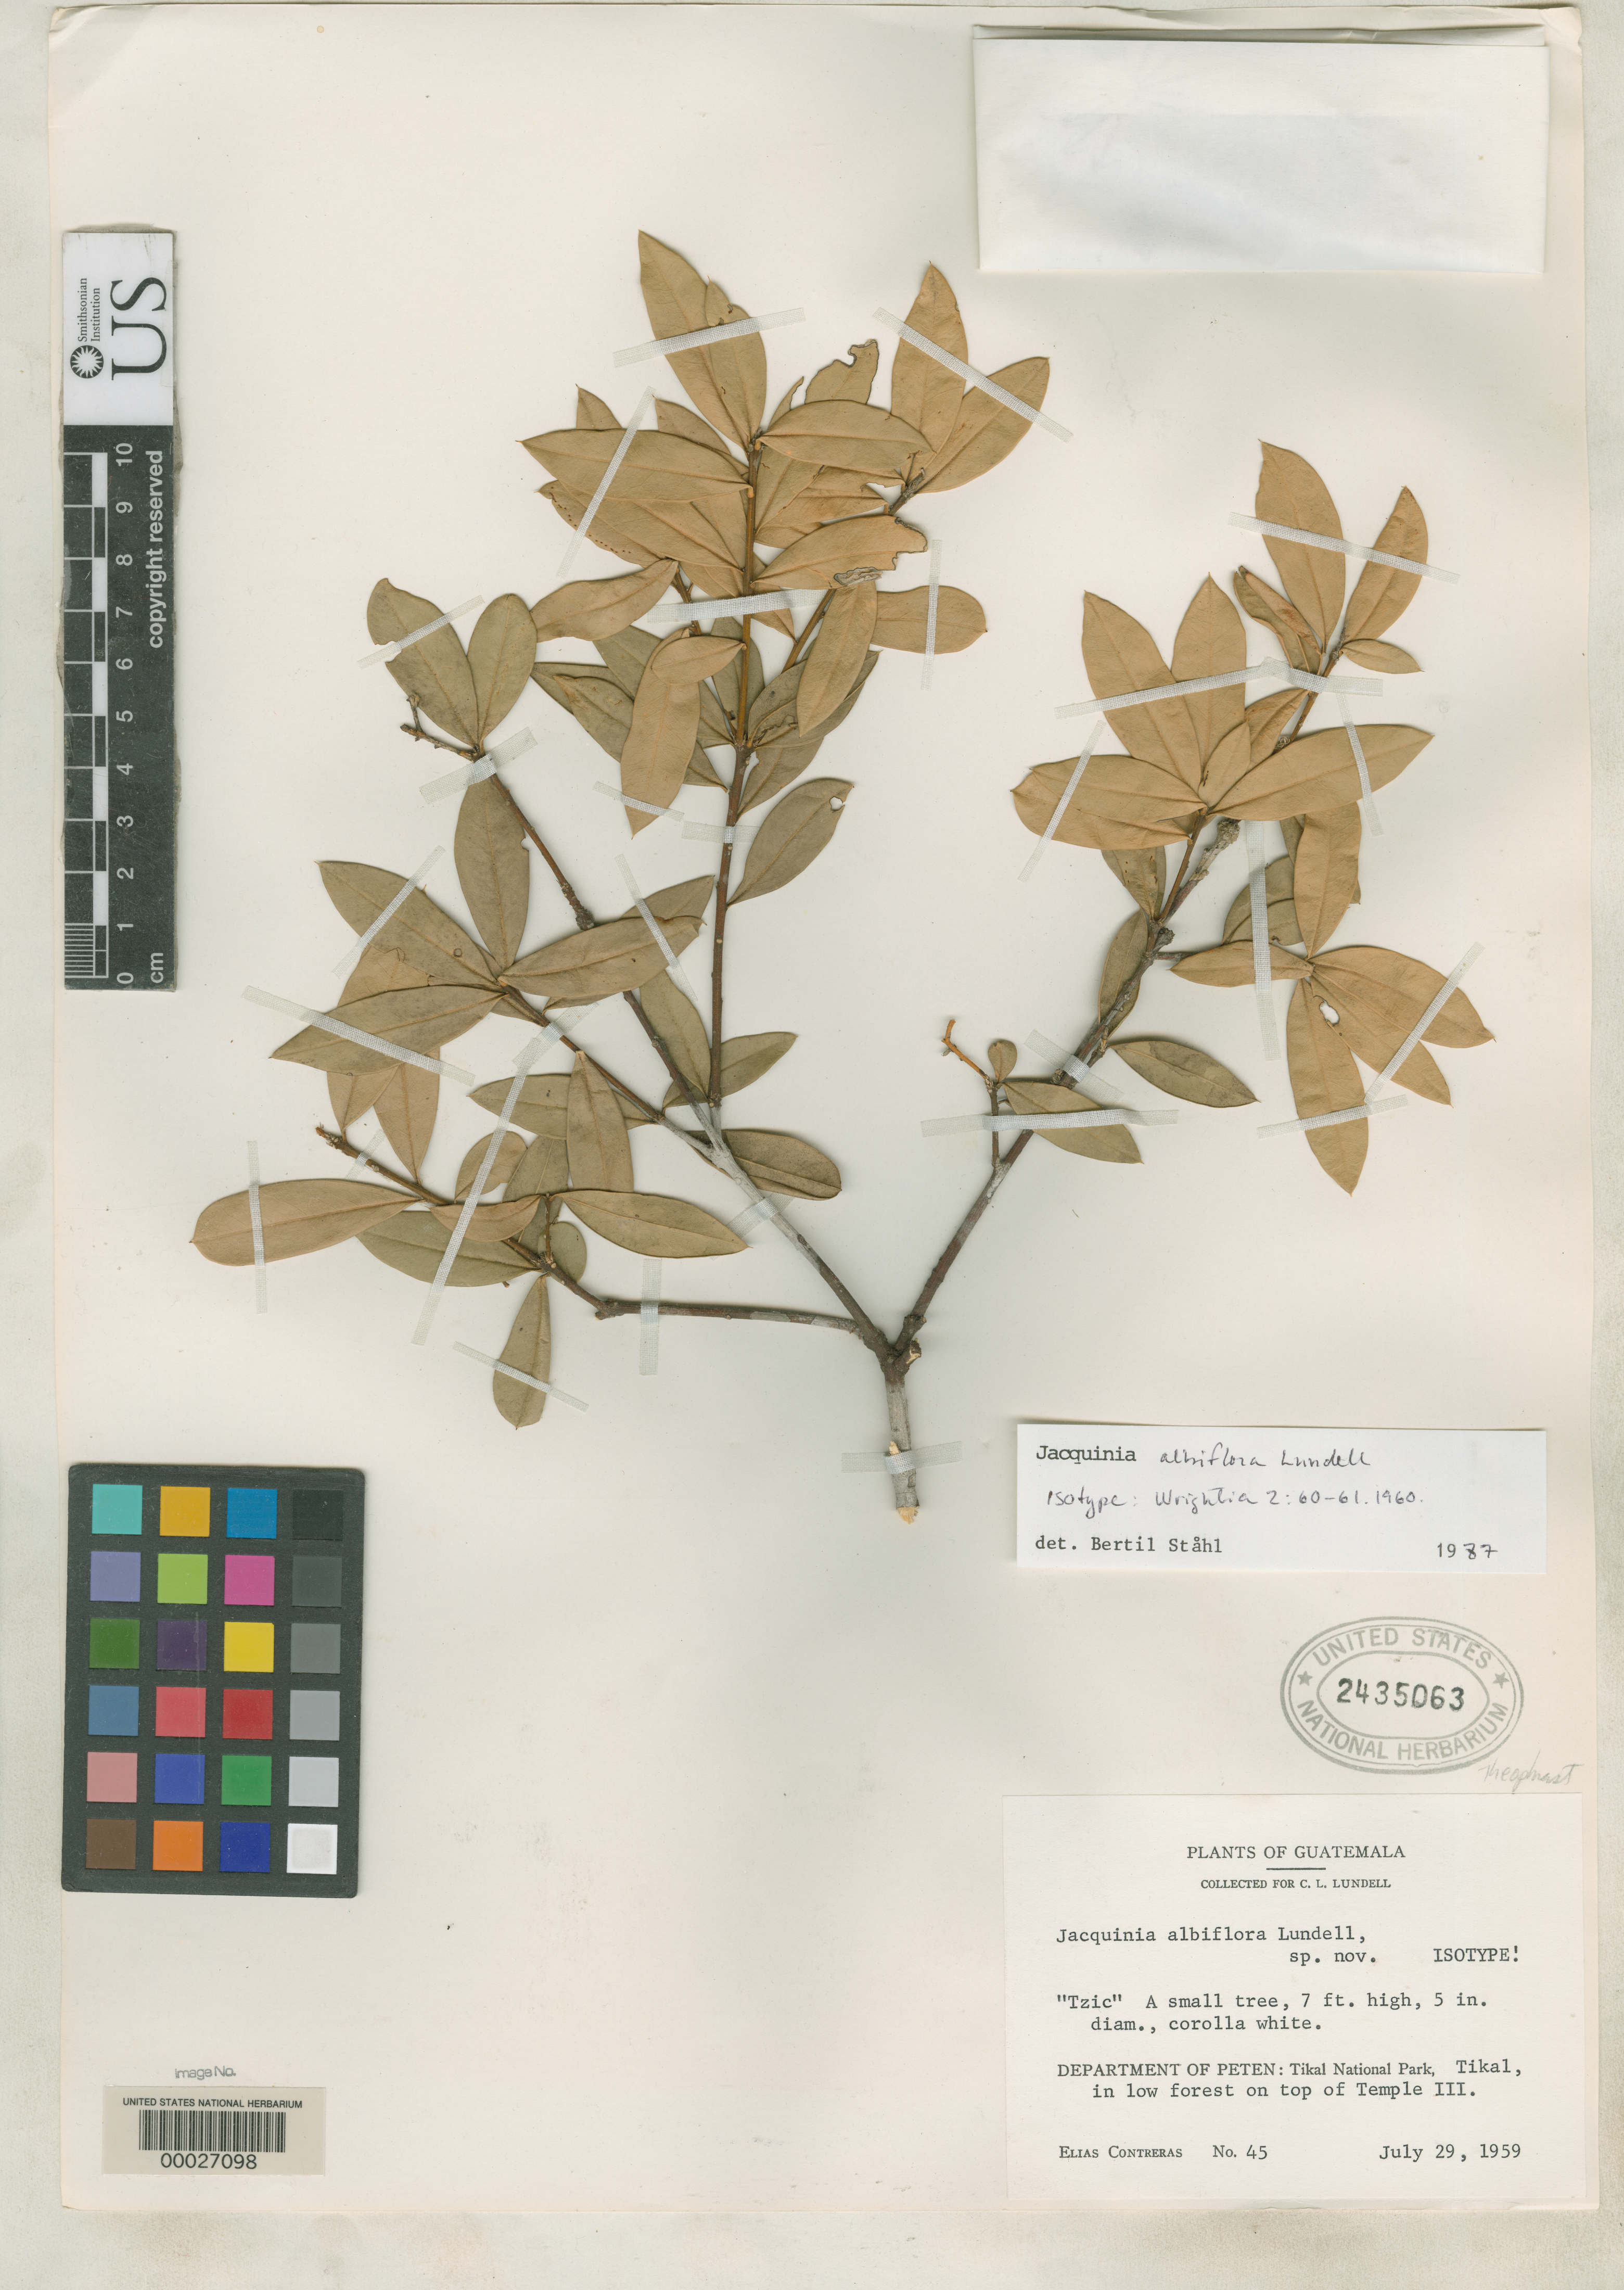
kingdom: Plantae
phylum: Tracheophyta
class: Magnoliopsida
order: Ericales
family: Primulaceae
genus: Jacquinia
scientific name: Jacquinia albiflora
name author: Lundell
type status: Isotype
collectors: E. Contreras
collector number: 45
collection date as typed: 29 Jul 1959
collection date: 1959-07-29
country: Guatemala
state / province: El Petén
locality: Tikal National Park, Tikal, Temple III.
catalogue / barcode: US 2435063